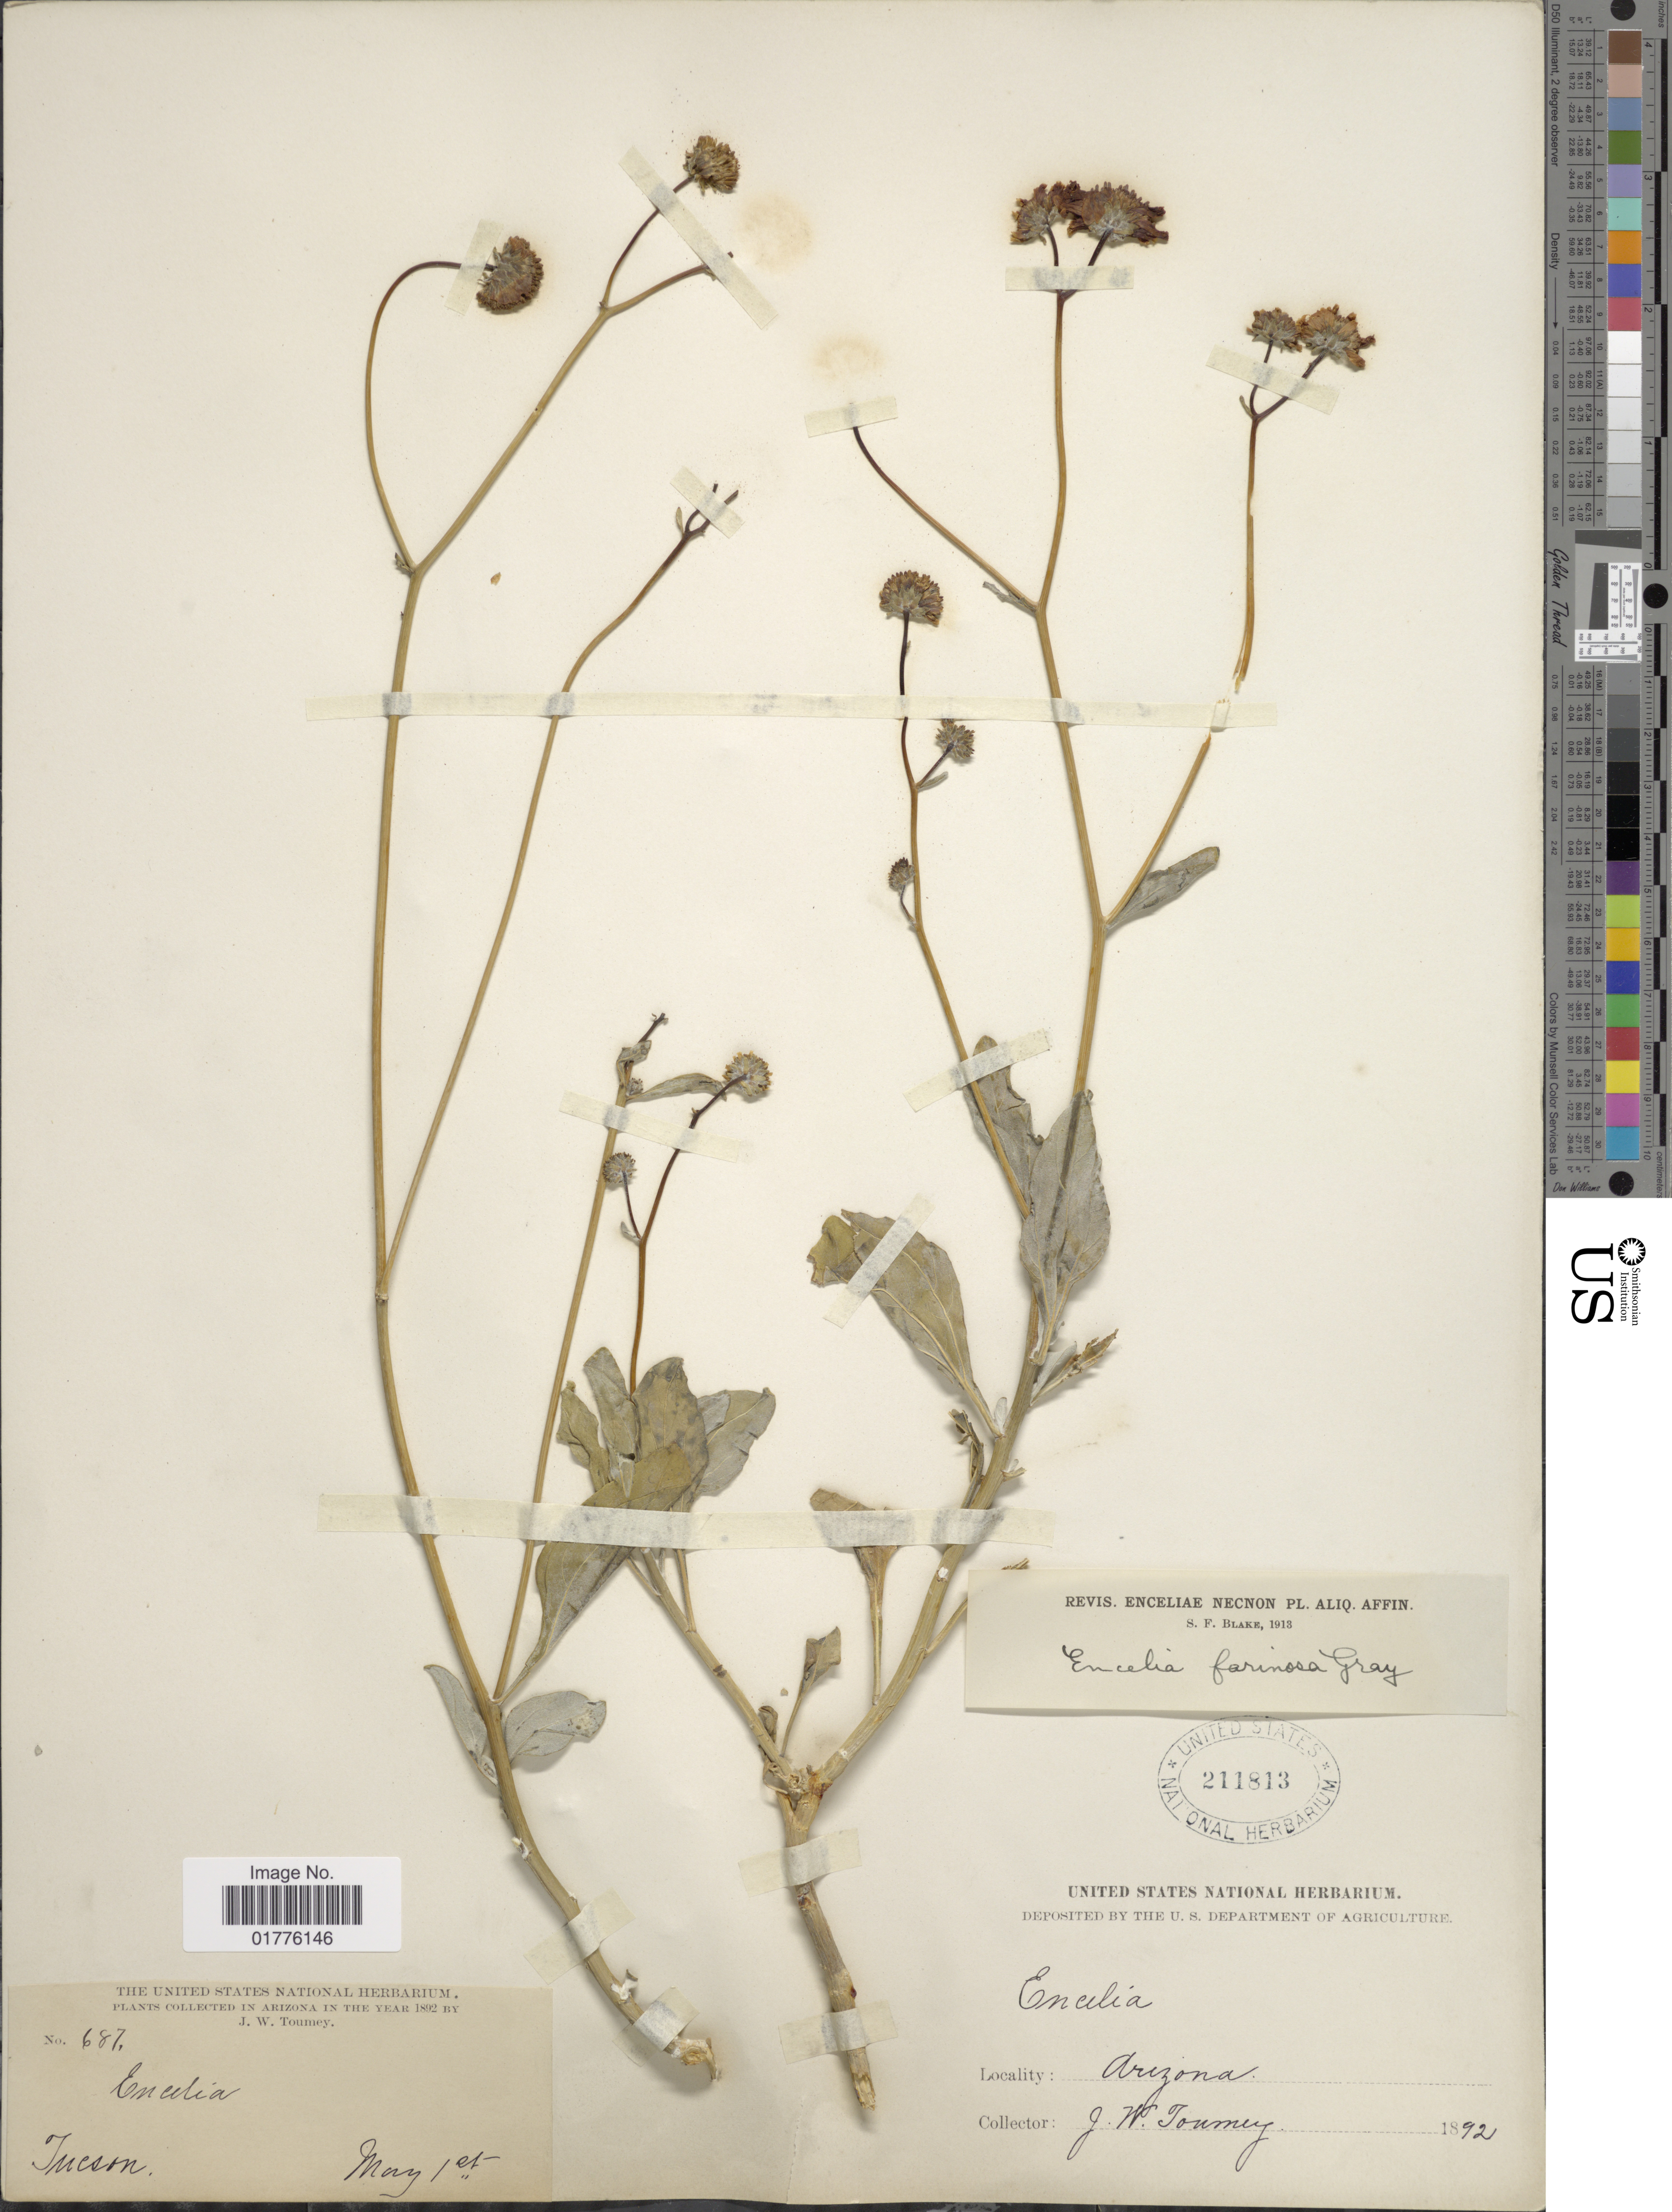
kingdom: Plantae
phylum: Tracheophyta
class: Magnoliopsida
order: Asterales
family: Asteraceae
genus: Encelia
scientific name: Encelia farinosa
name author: A. Gray ex Torr. in Emory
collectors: J. W. Toumey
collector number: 687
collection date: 1892-05-01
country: United States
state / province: Arizona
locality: Tucson, Arizona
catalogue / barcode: US 211813